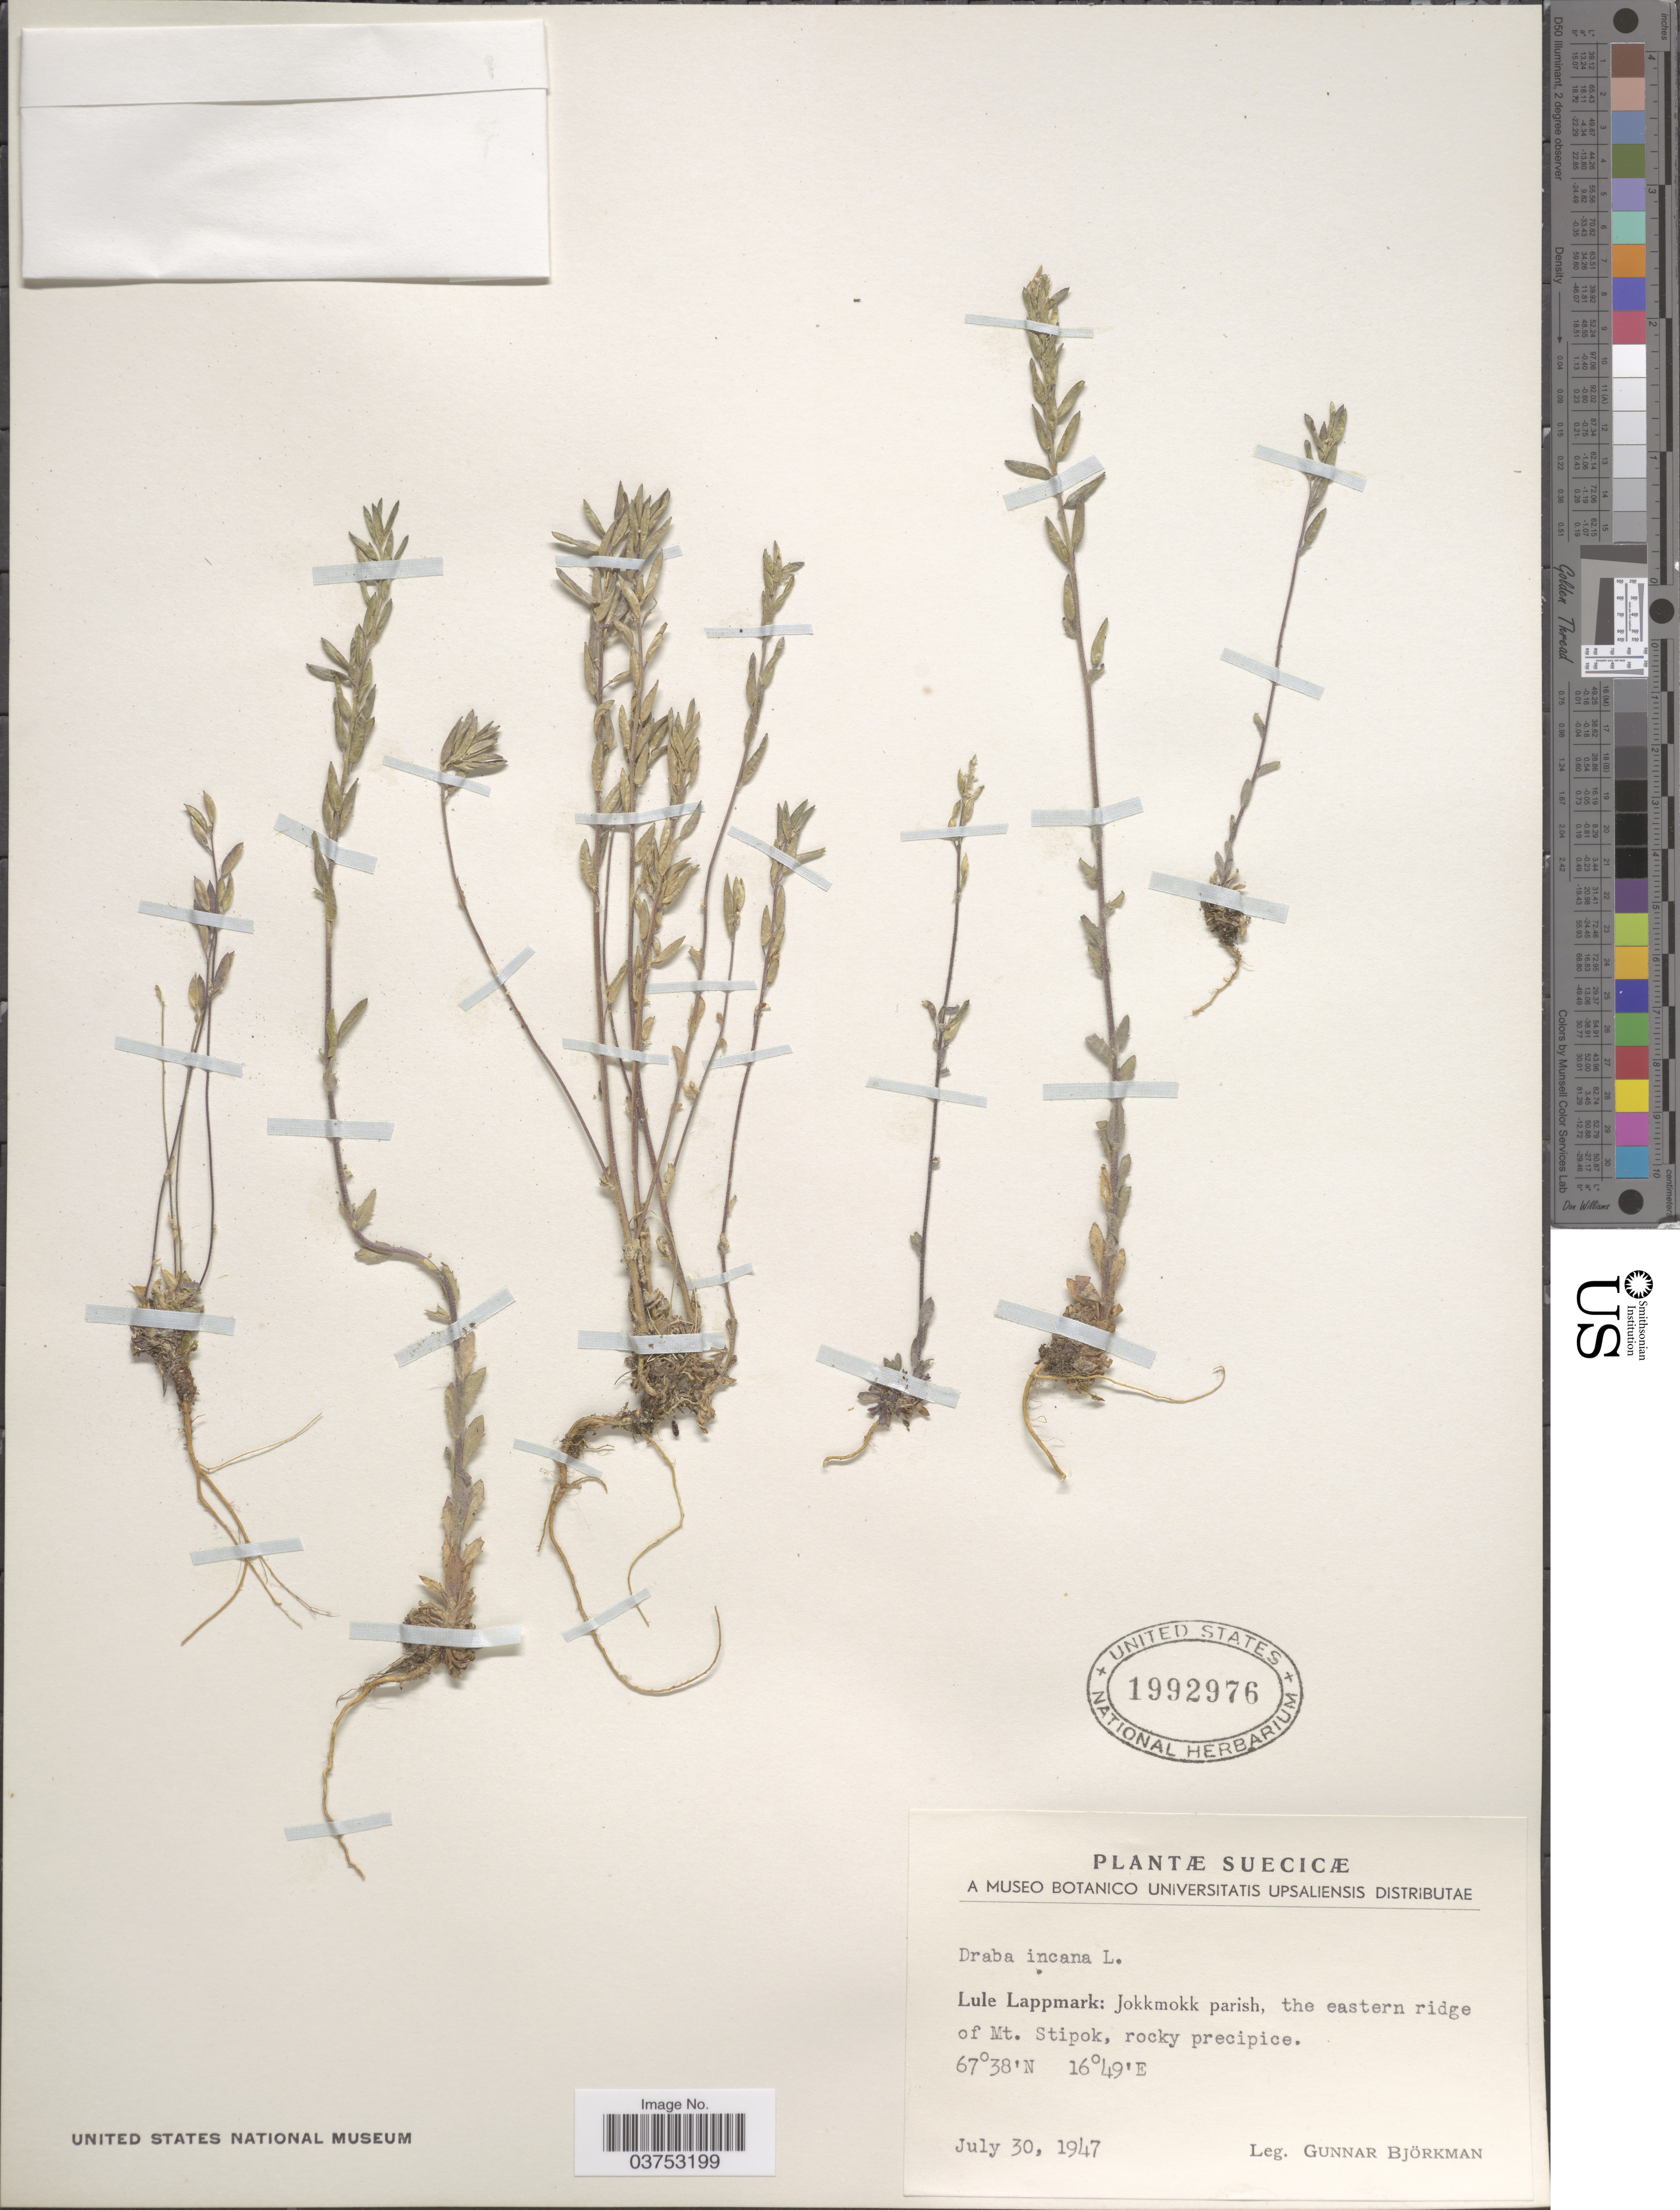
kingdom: Plantae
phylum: Tracheophyta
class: Magnoliopsida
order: Brassicales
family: Brassicaceae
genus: Draba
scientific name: Draba incana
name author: L.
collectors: G. Bjorkman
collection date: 1947-07-30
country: Sweden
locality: Suecicœ. Lule Lappmark: Jokkmokk parish, the eastern ridge of Mt. Stipok, rocky precipice.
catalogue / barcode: US 1992976